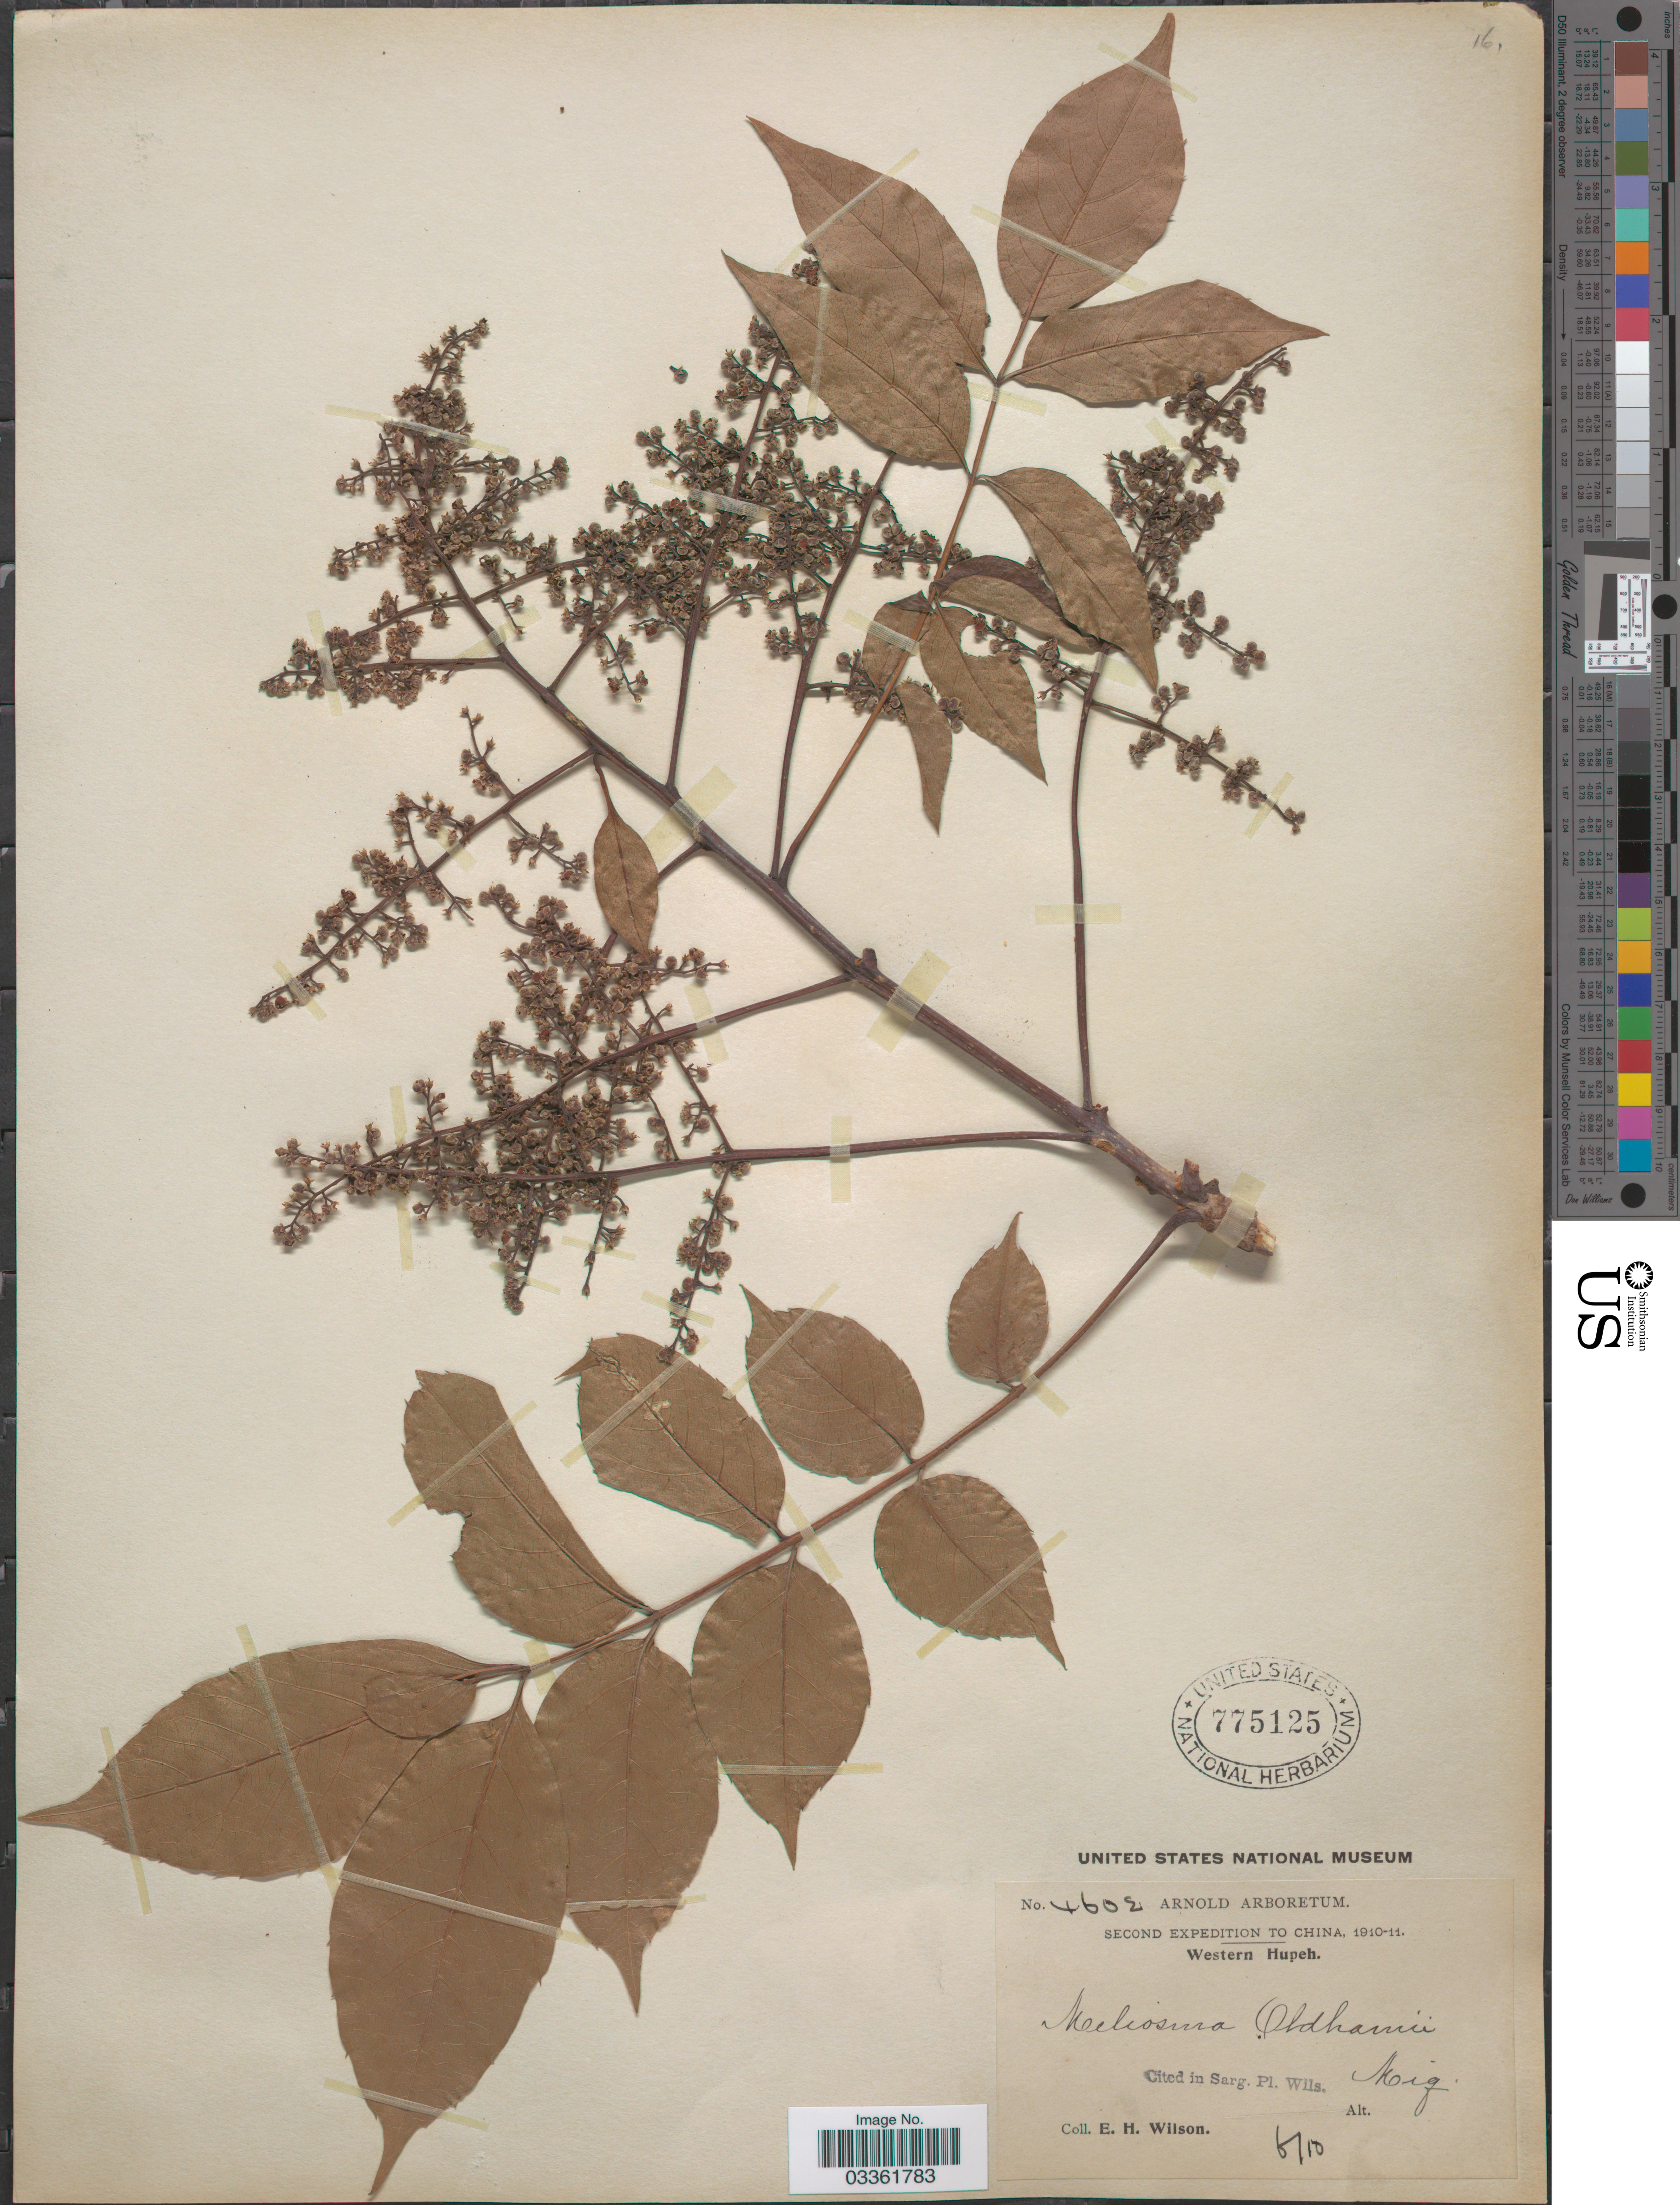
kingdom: Plantae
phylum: Tracheophyta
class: Magnoliopsida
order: Proteales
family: Sabiaceae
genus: Meliosma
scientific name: Meliosma rhoifolia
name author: Maxim.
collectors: E. Wilson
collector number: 4602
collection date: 1910-06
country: China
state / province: Hubei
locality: Western Hupeh.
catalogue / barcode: US 775125